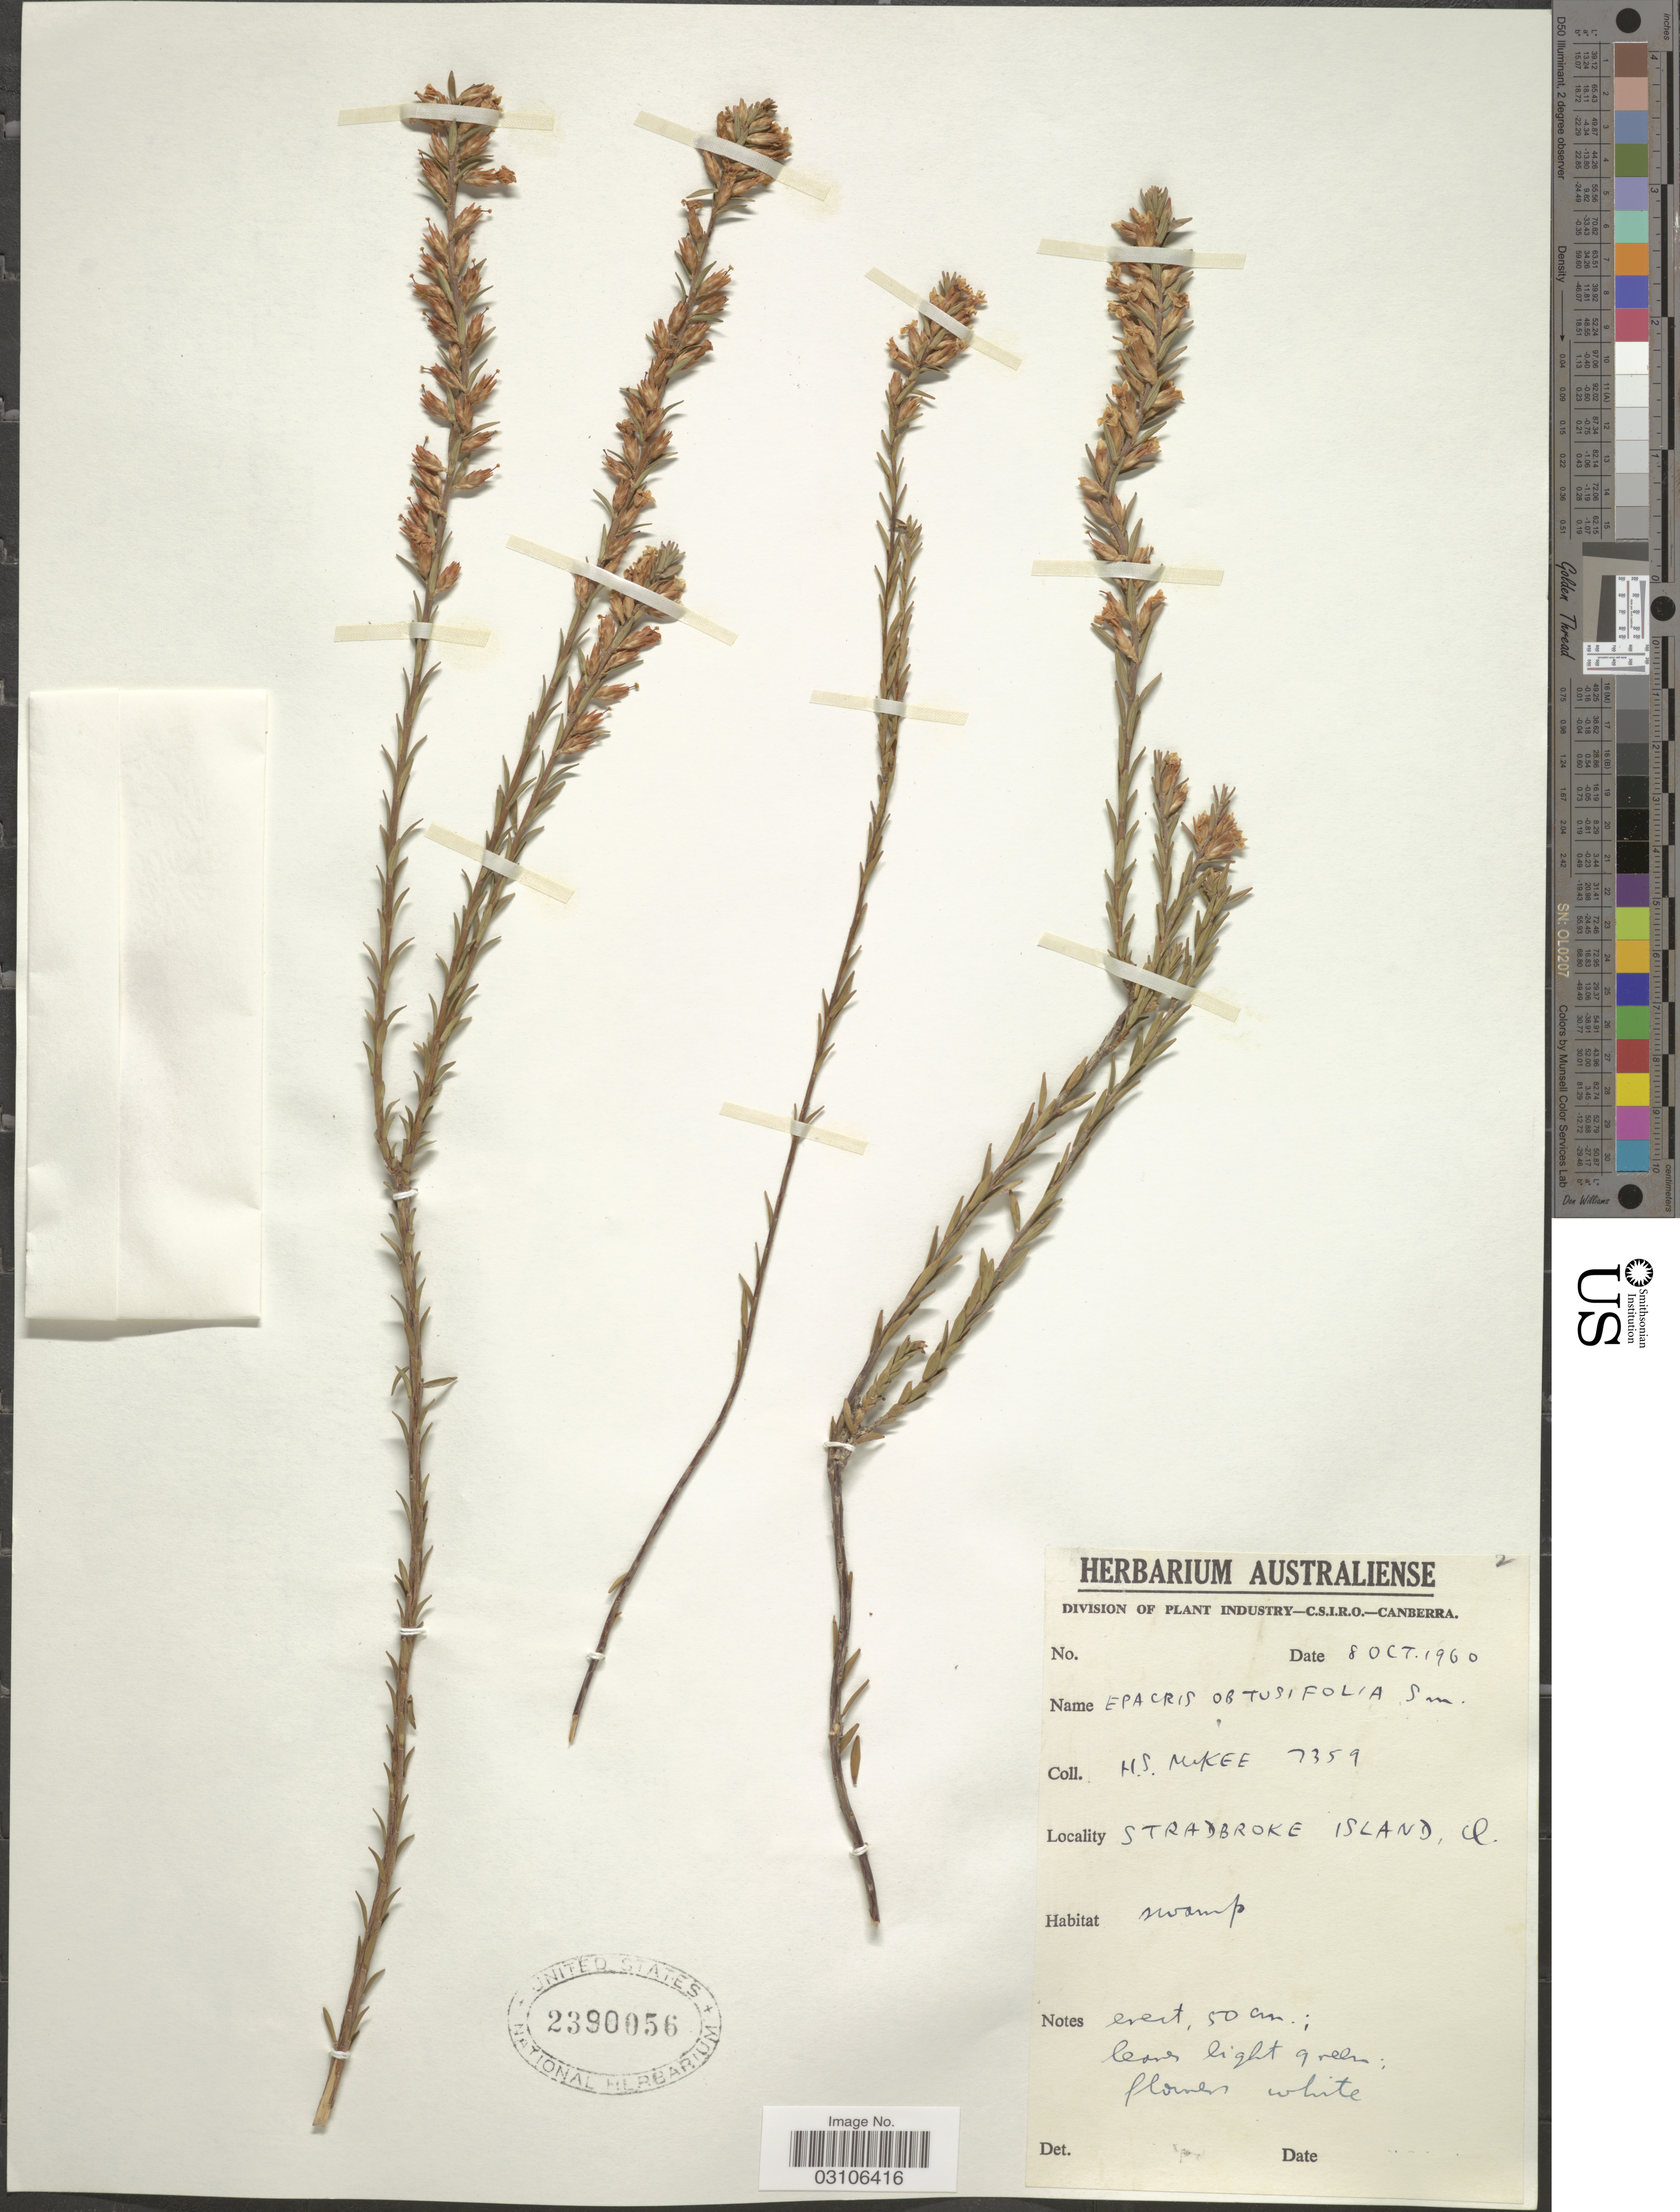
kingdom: Plantae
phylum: Tracheophyta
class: Magnoliopsida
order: Ericales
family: Ericaceae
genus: Epacris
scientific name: Epacris obtusifolia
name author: Sm.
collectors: H. S. McKee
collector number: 7359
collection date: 1960-10-08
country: Australia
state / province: Queensland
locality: Stradbroke Island, Q.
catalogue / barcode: US 2390056